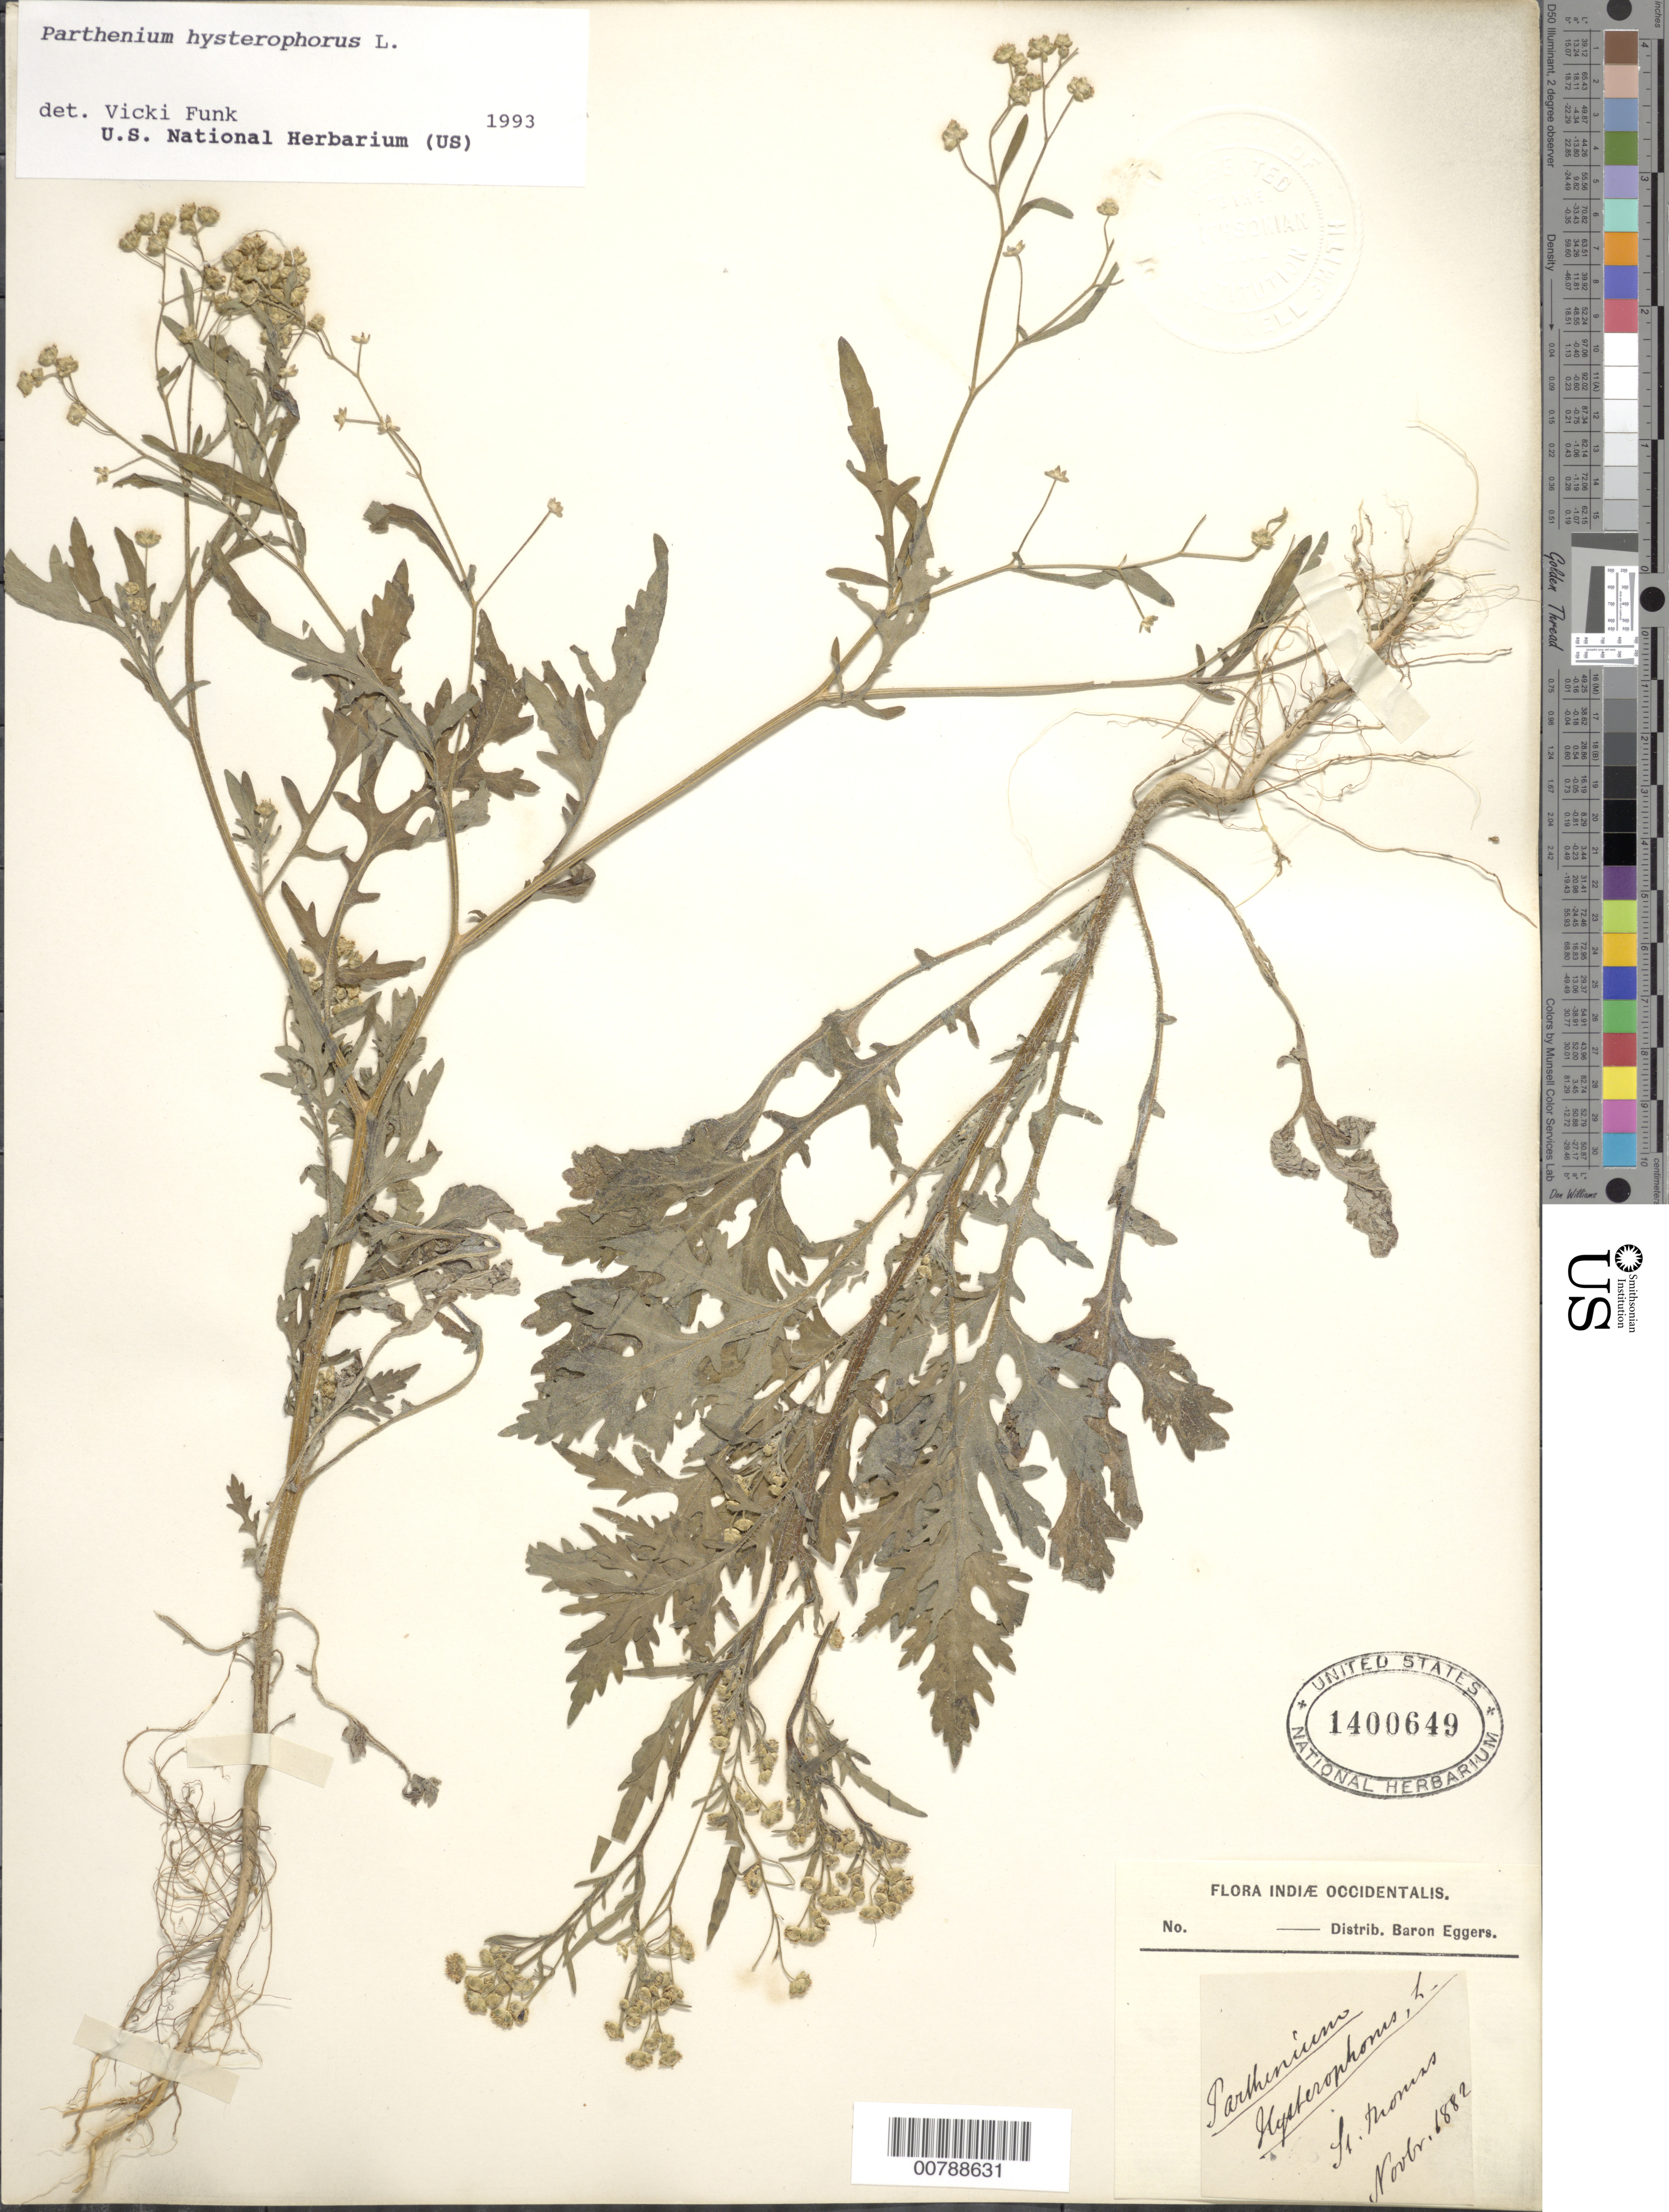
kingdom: Plantae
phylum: Tracheophyta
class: Magnoliopsida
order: Asterales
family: Asteraceae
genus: Parthenium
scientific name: Parthenium hysterophorus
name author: L.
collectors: H. F. A. von Eggers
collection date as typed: Nov 1882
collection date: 1882-11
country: U.S. Virgin Islands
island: St. Thomas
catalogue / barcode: US 1400649